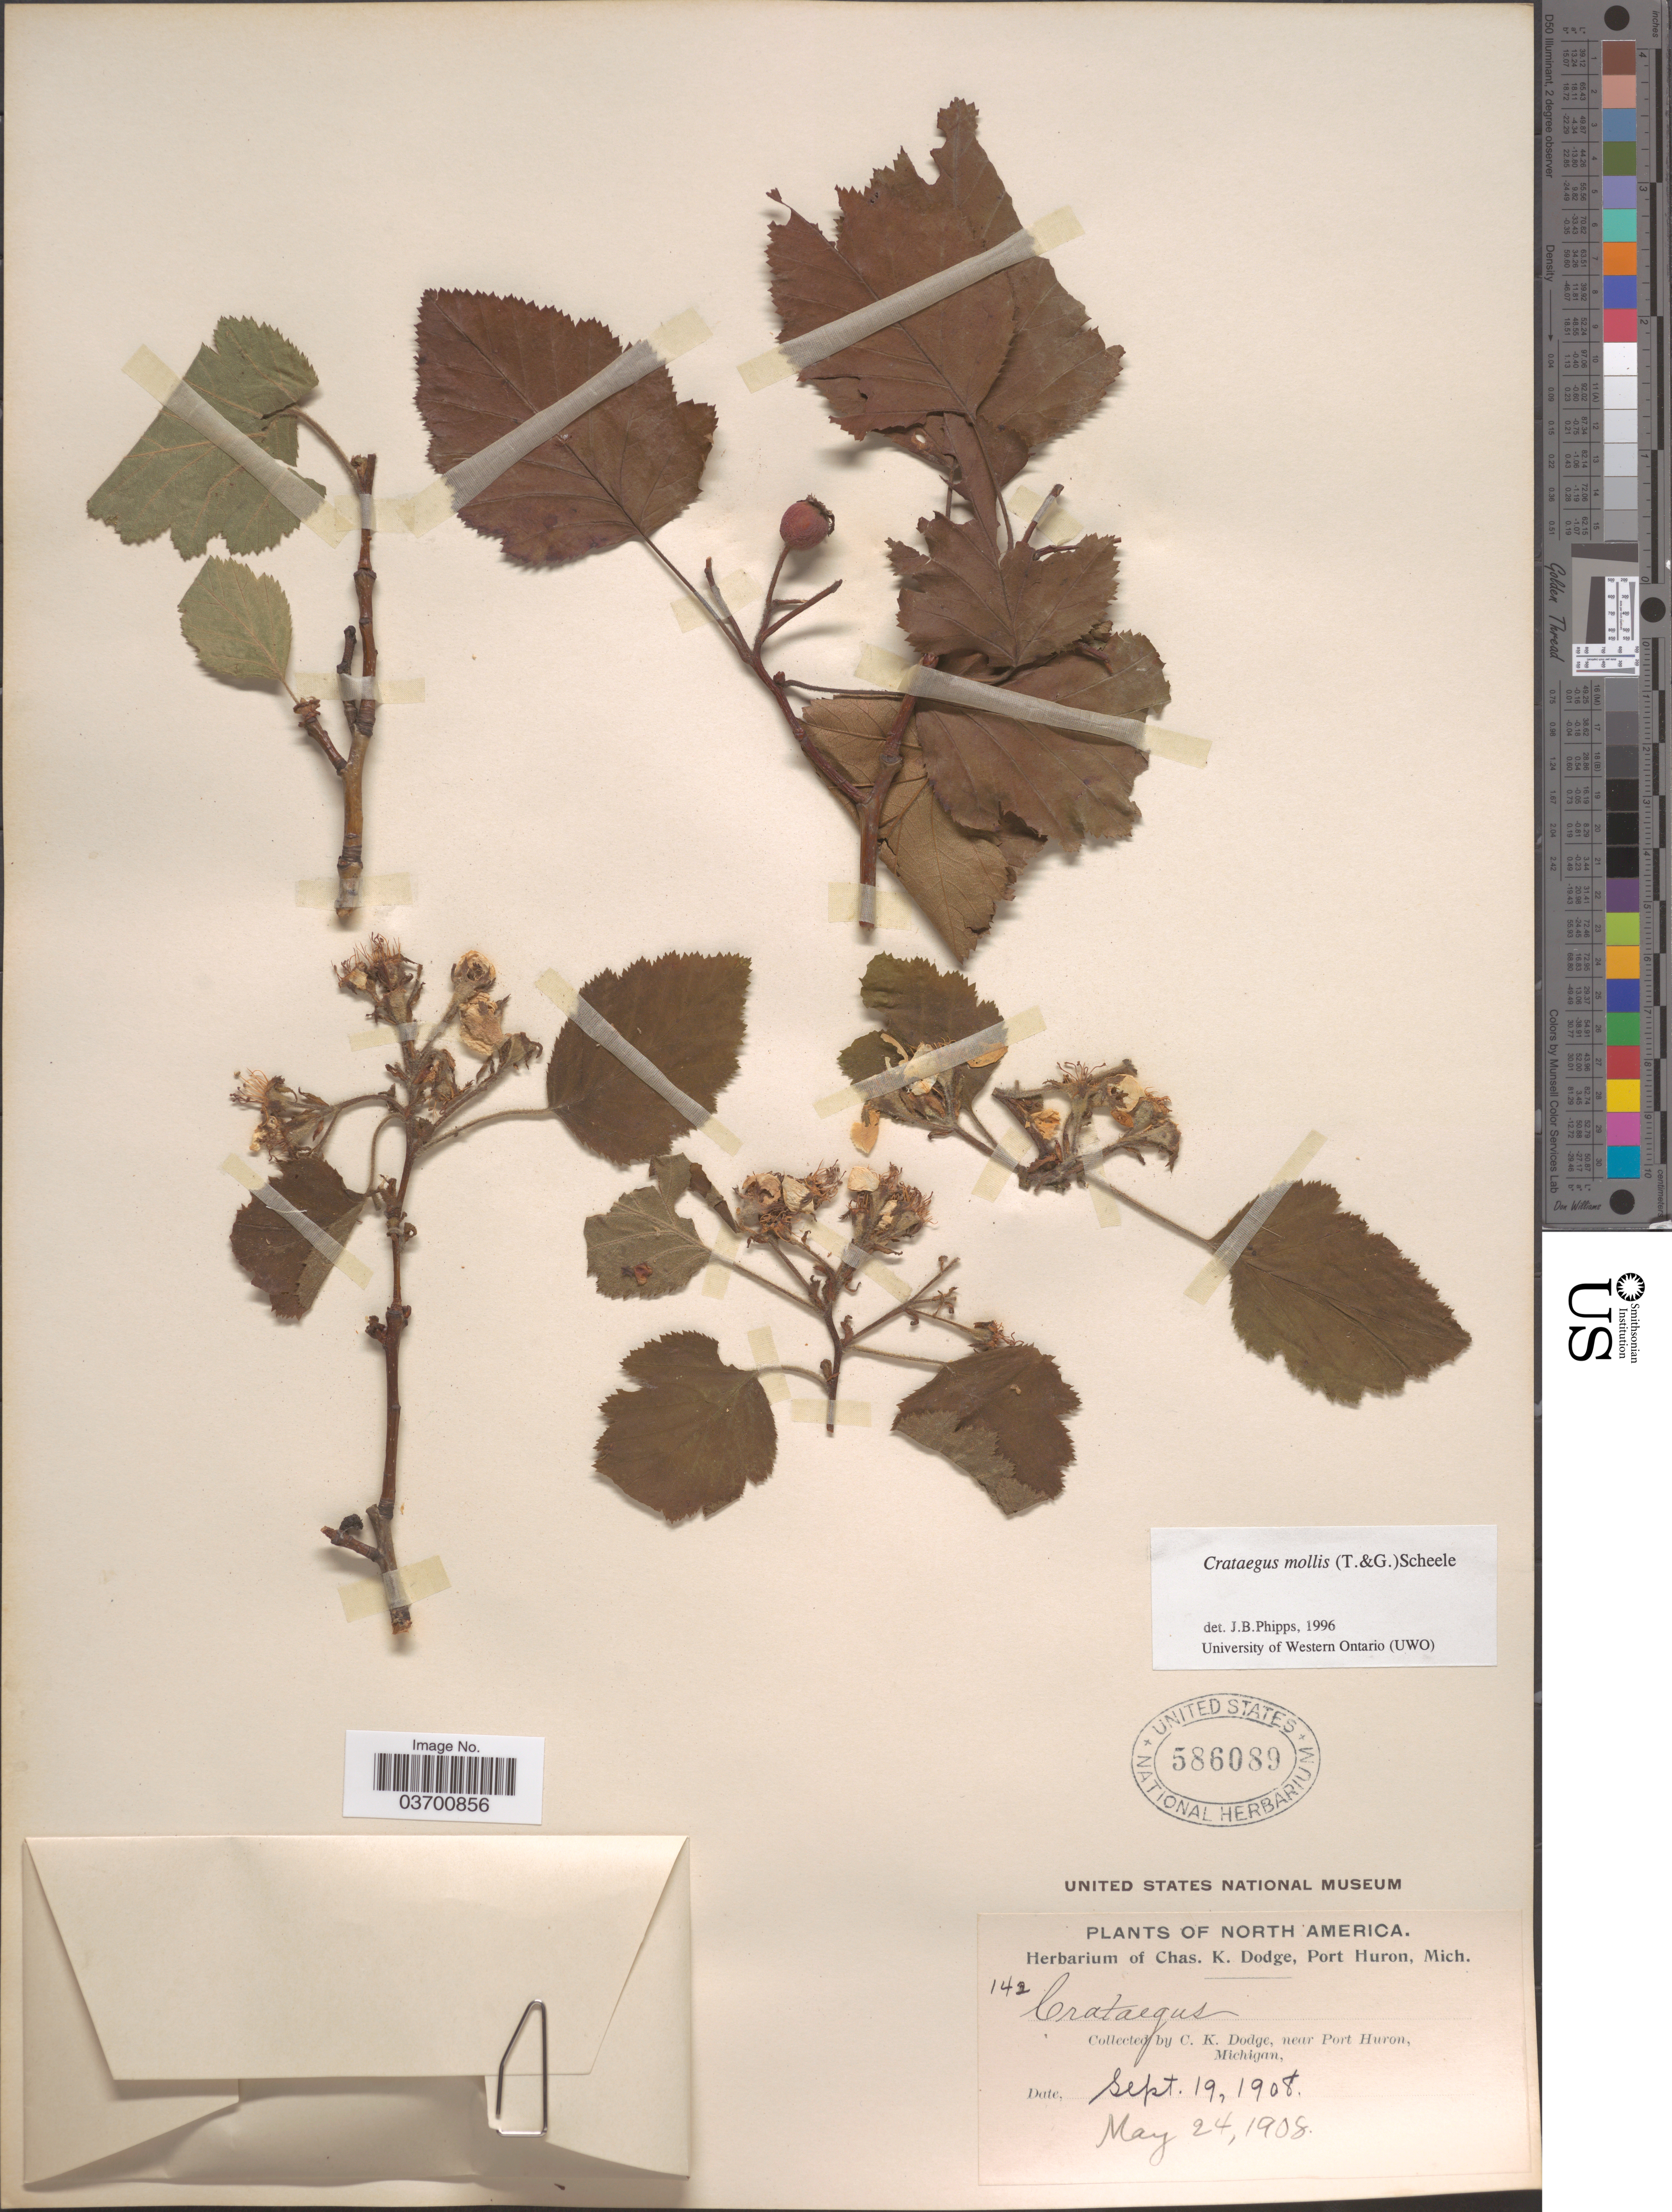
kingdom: Plantae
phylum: Tracheophyta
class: Magnoliopsida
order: Rosales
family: Rosaceae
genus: Crataegus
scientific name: Crataegus mollis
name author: (Torr. & A. Gray) Scheele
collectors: C. Dodge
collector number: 142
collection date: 1908-05-24/1908-09-19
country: United States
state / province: Michigan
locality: Near Port Huron.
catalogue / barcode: US 586089